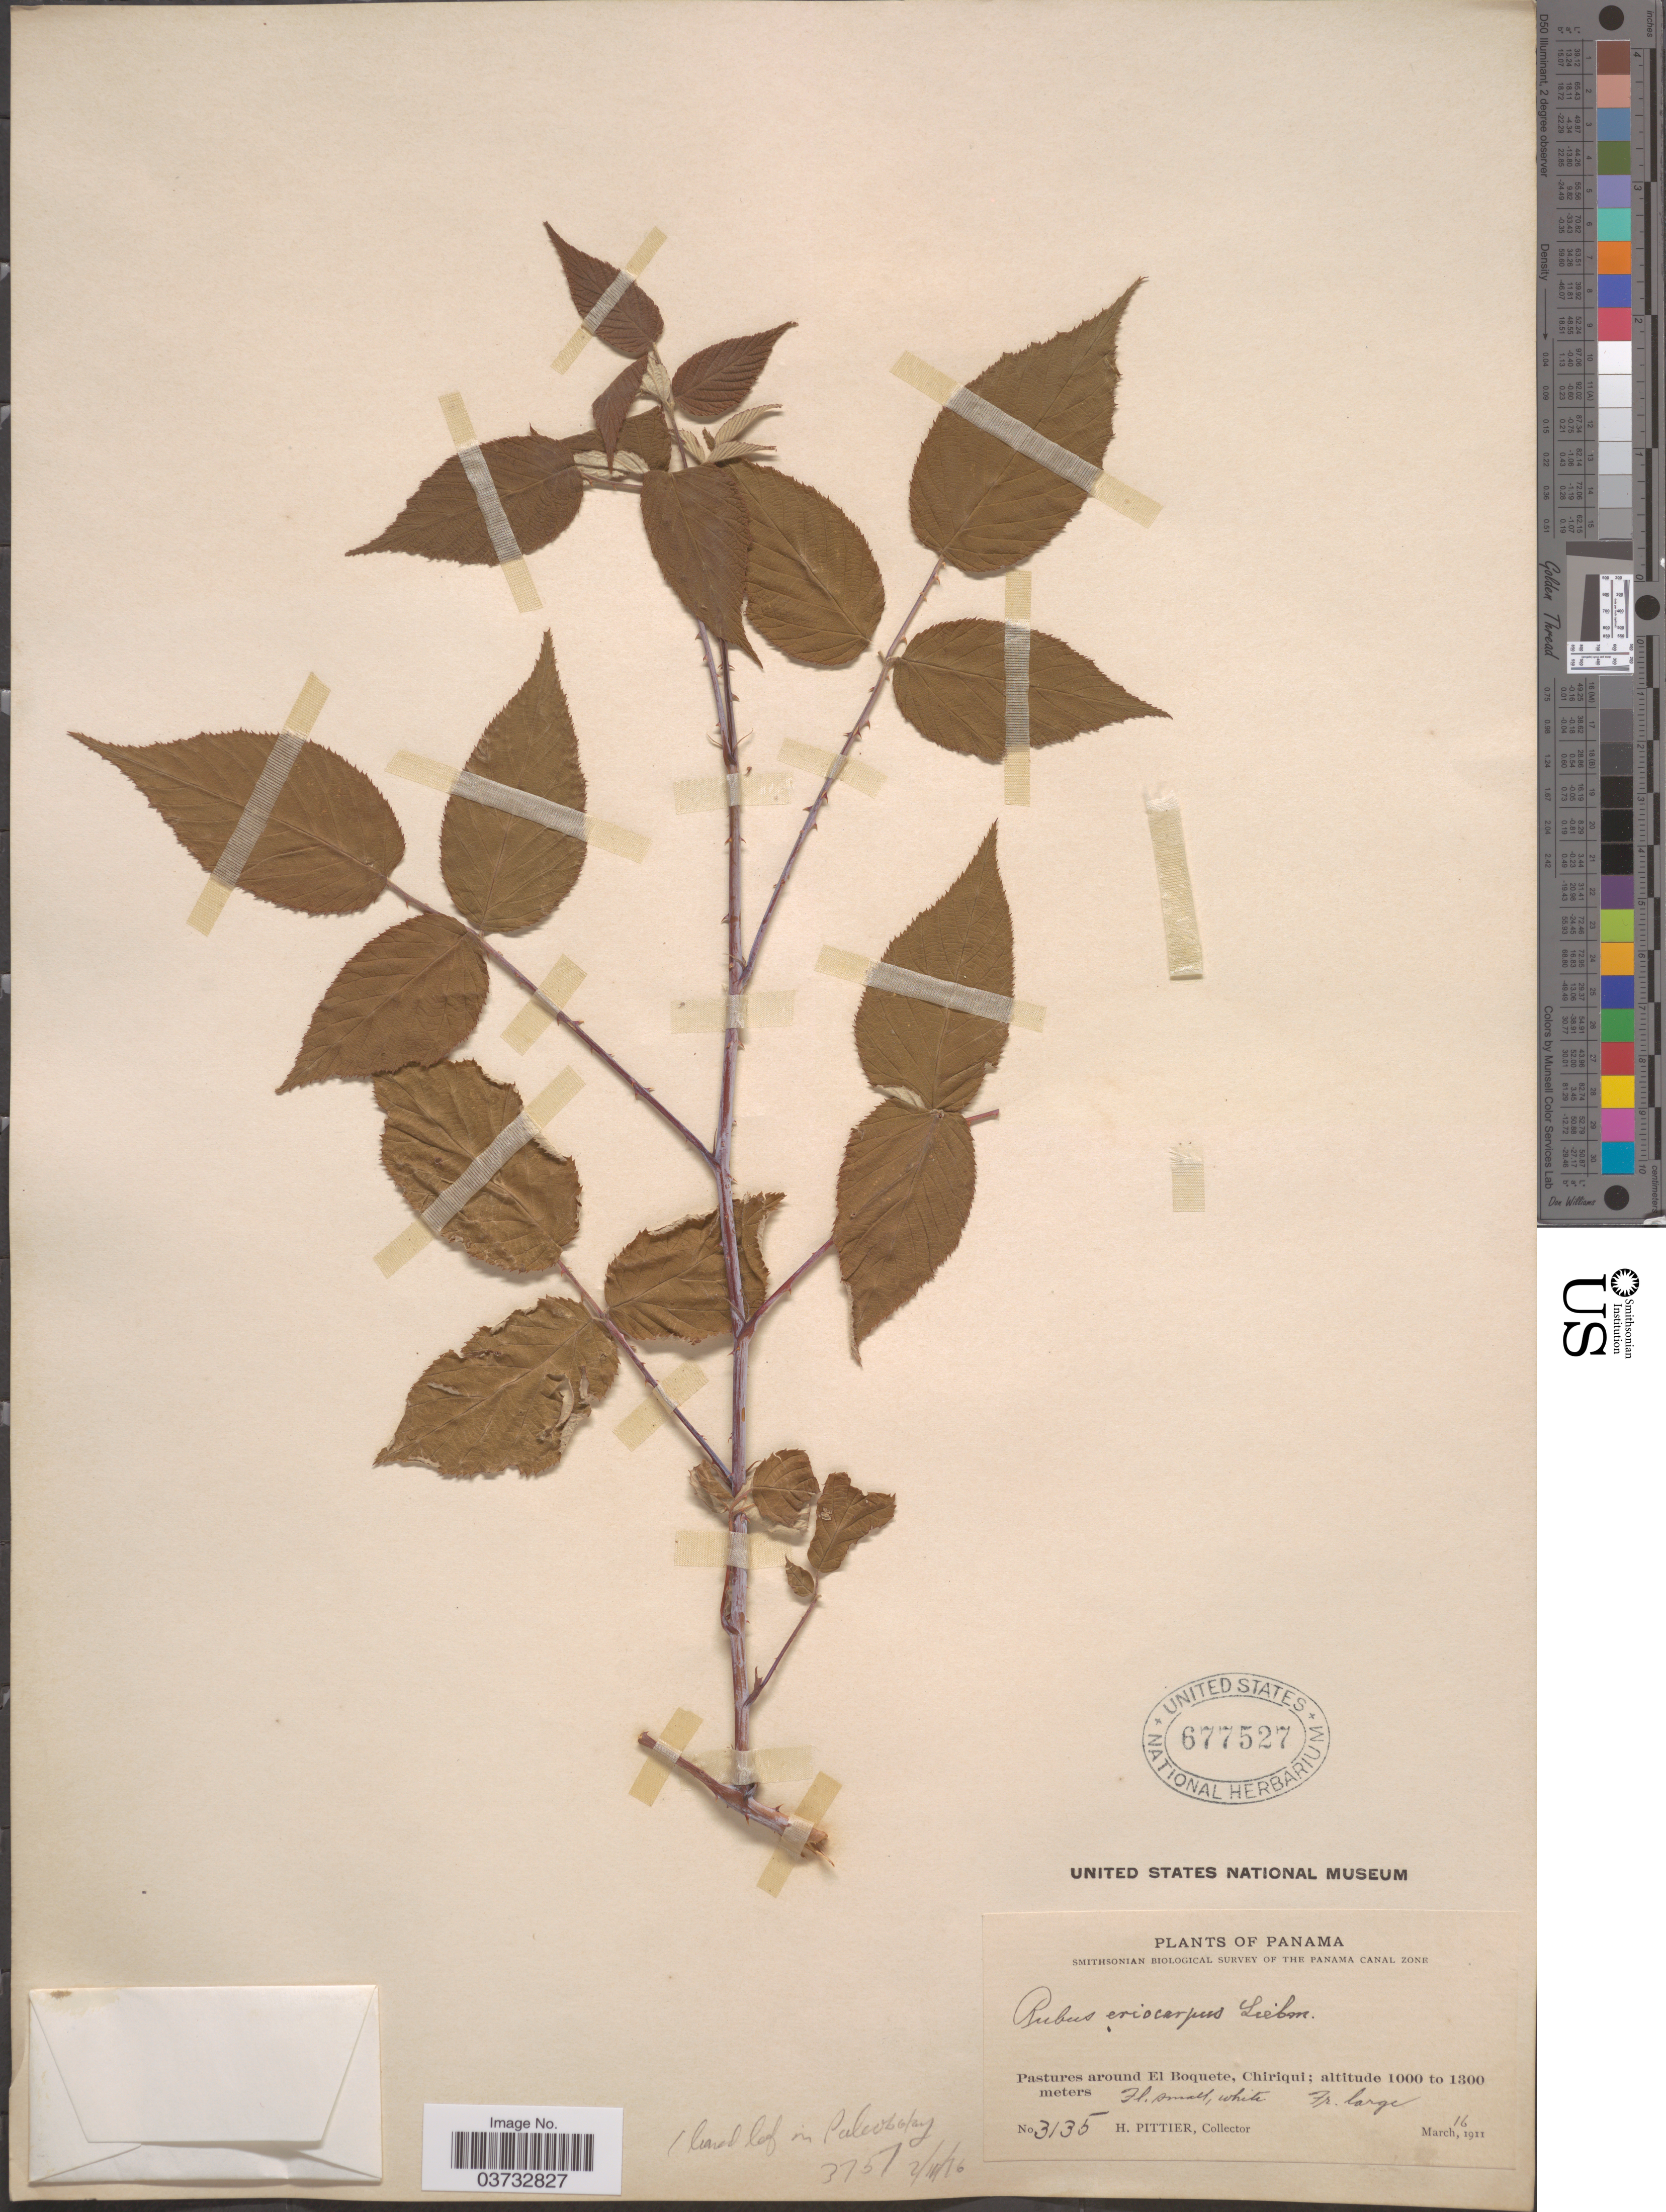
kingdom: Plantae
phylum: Tracheophyta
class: Magnoliopsida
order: Rosales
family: Rosaceae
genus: Rubus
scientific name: Rubus eriocarpus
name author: Liebm.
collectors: H. F. Pittier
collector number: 3135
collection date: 1911-03-16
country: Panama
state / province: Chiriqui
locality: Pastures around El Boquete.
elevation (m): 1000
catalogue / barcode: US 677527